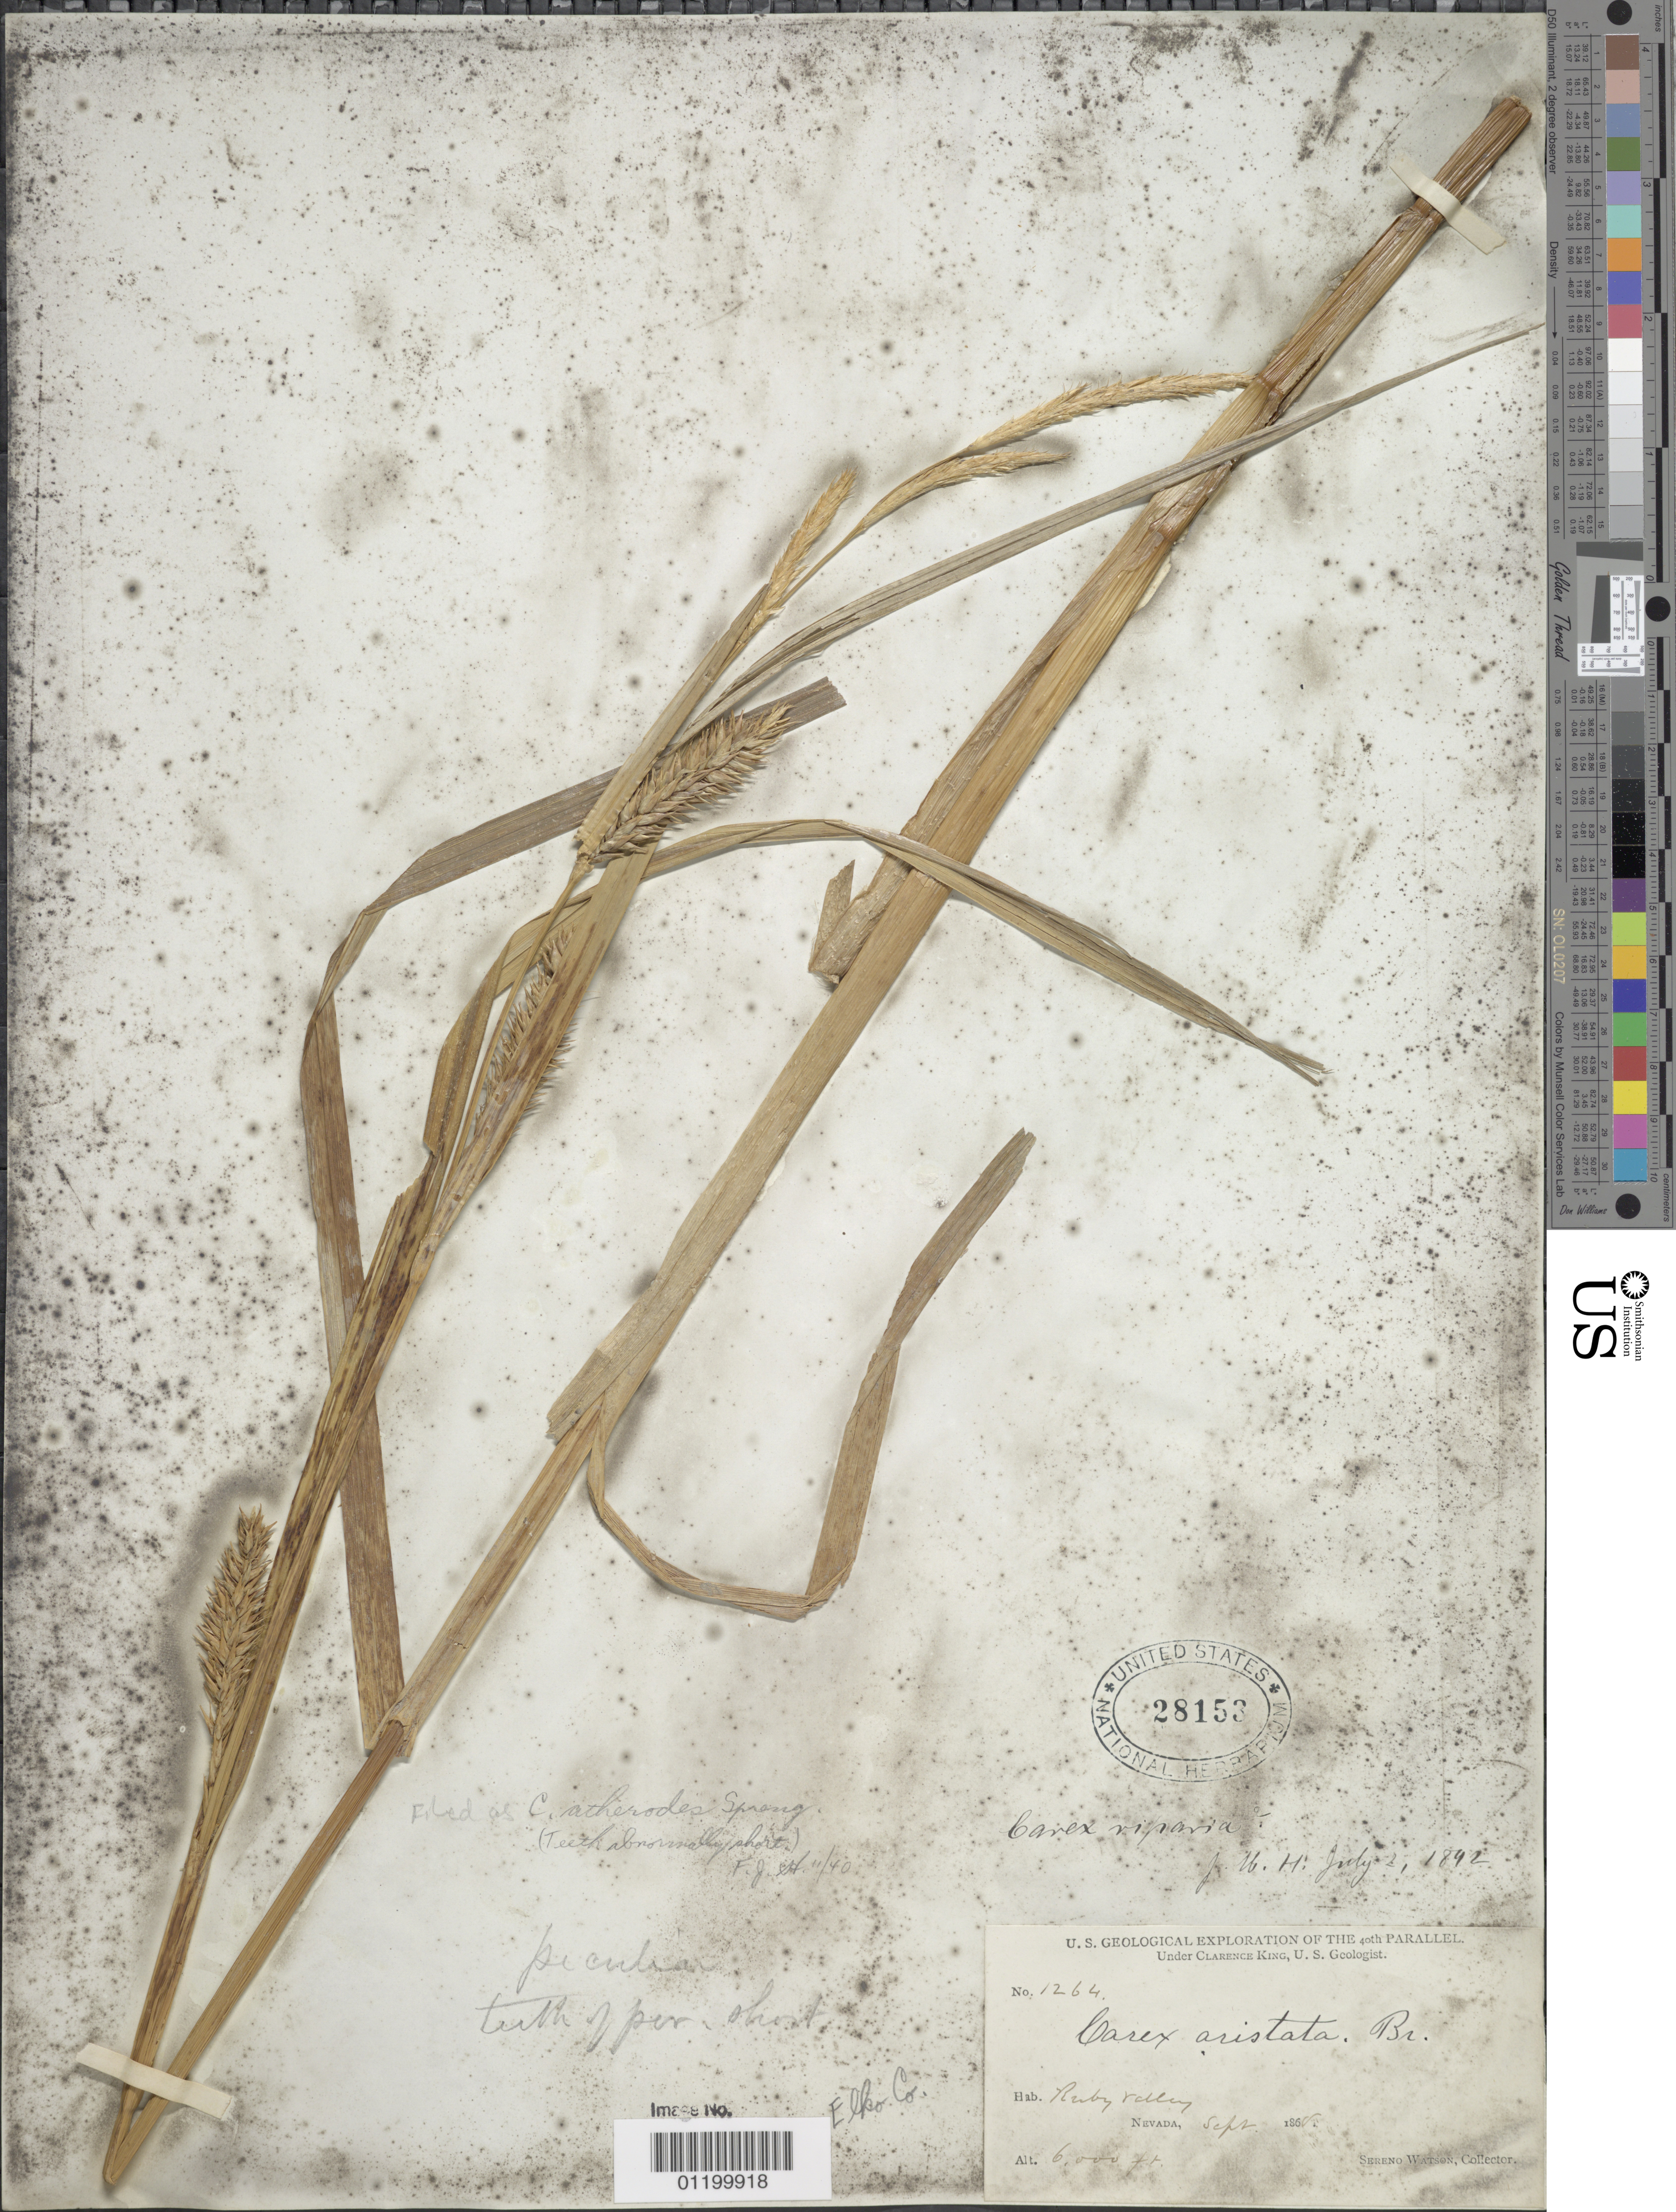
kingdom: Plantae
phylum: Tracheophyta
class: Liliopsida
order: Poales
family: Cyperaceae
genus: Carex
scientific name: Carex atherodes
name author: Spreng.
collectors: S. Watson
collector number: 1264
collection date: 1868-09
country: United States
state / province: Nevada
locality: Ruby Valley.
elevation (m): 1829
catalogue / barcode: US 28153